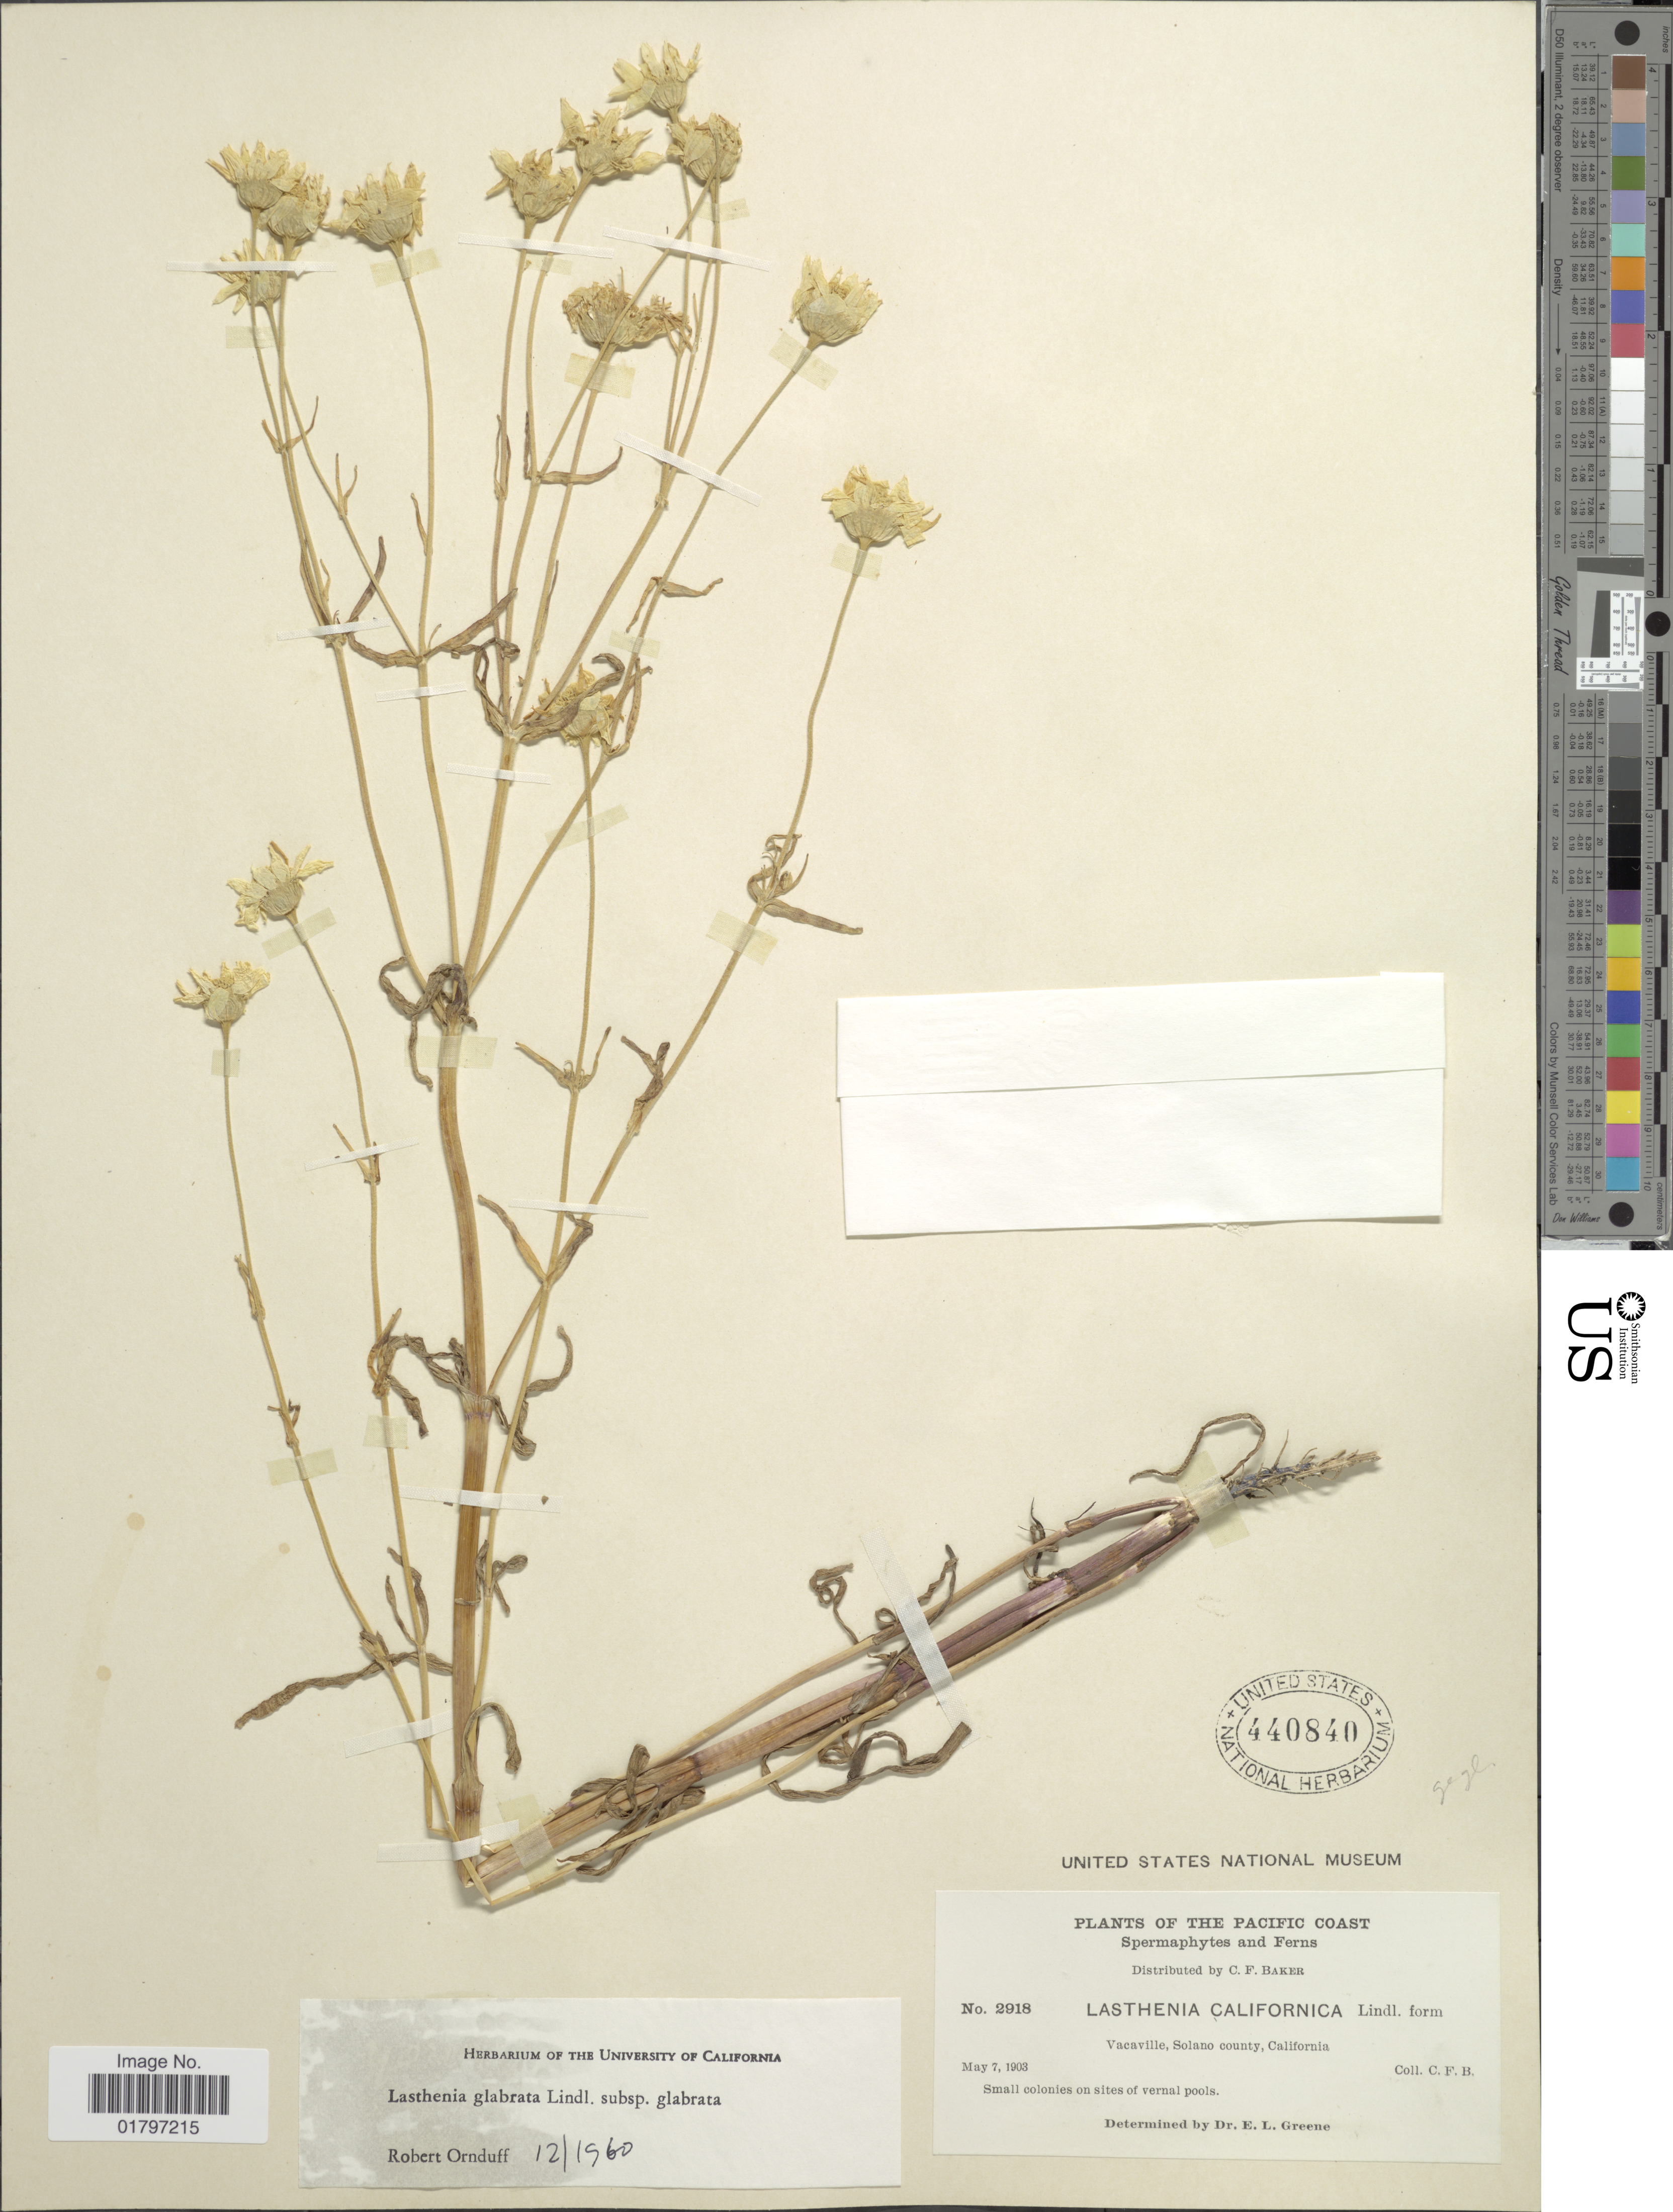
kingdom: Plantae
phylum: Tracheophyta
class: Magnoliopsida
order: Asterales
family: Asteraceae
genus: Lasthenia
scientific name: Lasthenia glabrata subsp. glabrata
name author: Lindl.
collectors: C. F. Baker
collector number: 2918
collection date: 1903-05-07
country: United States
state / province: California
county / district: Solano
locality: Pacific Coast. Vacaville, Solano county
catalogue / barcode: US 440840